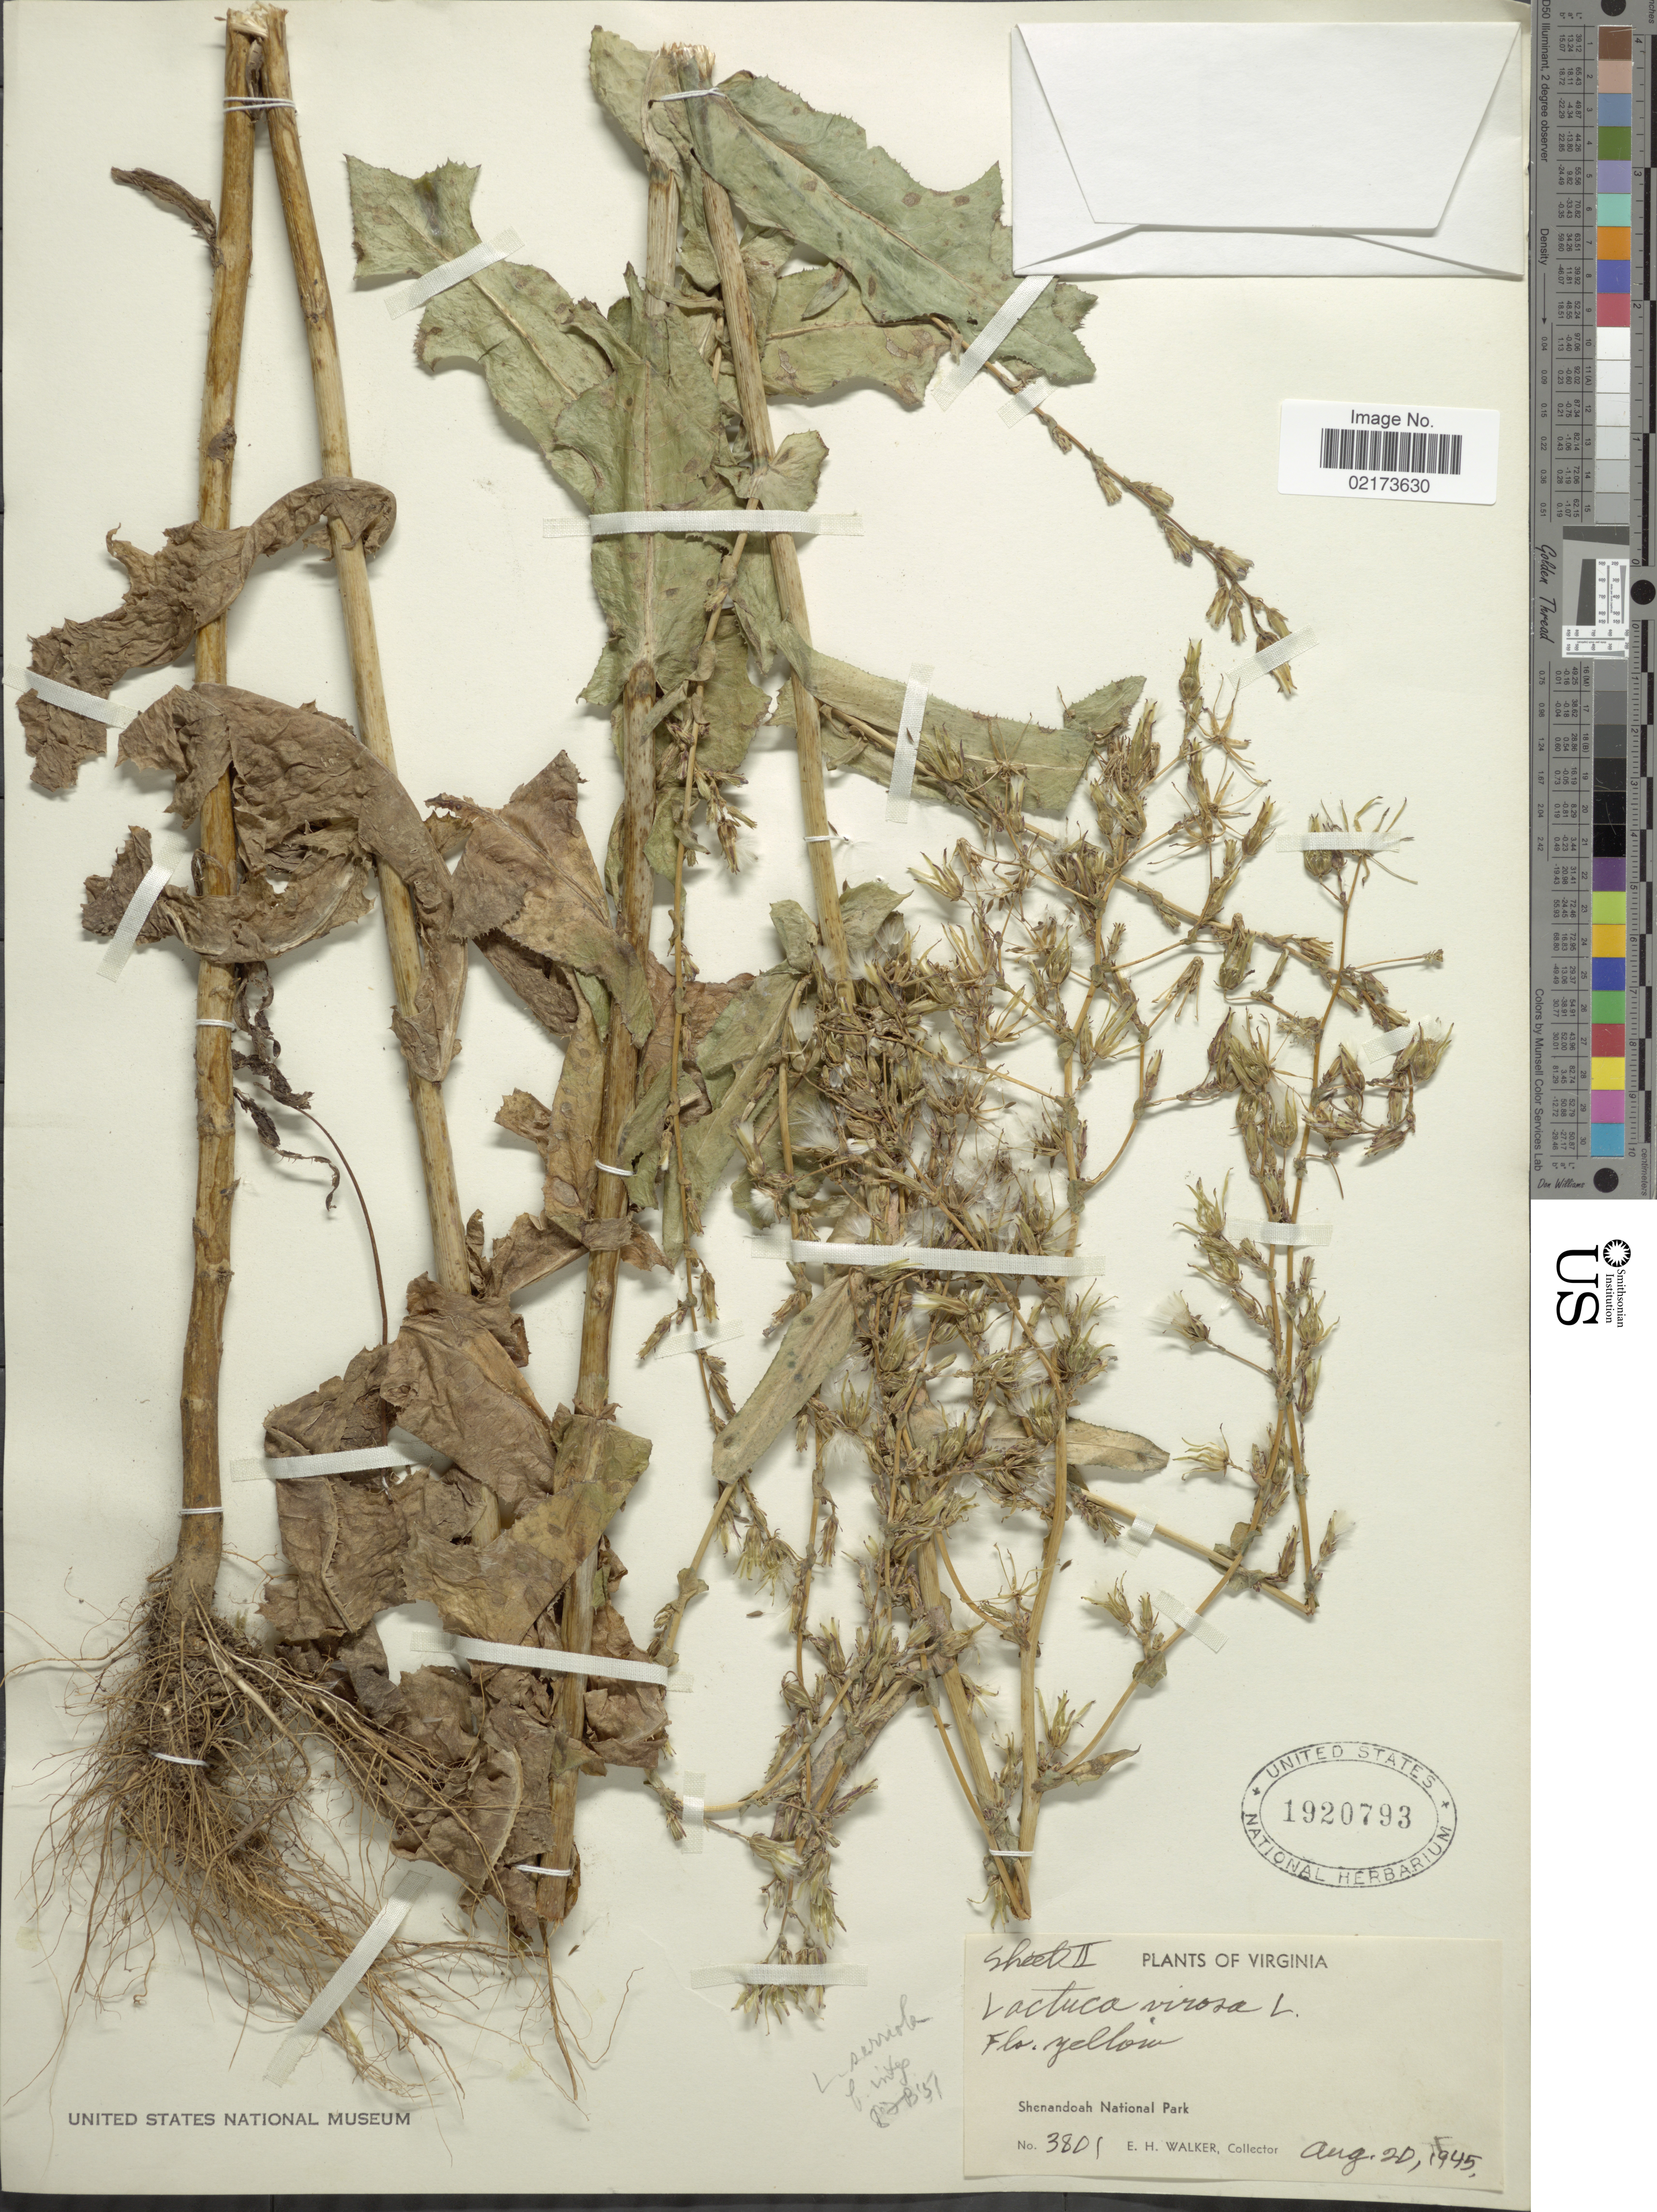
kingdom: Plantae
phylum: Tracheophyta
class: Magnoliopsida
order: Asterales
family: Asteraceae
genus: Lactuca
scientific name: Lactuca serriola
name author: L.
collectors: E. H. Walker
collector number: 3801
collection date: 1945-08-20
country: United States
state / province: Virginia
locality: Shenandoah National Park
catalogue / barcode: US 1920793